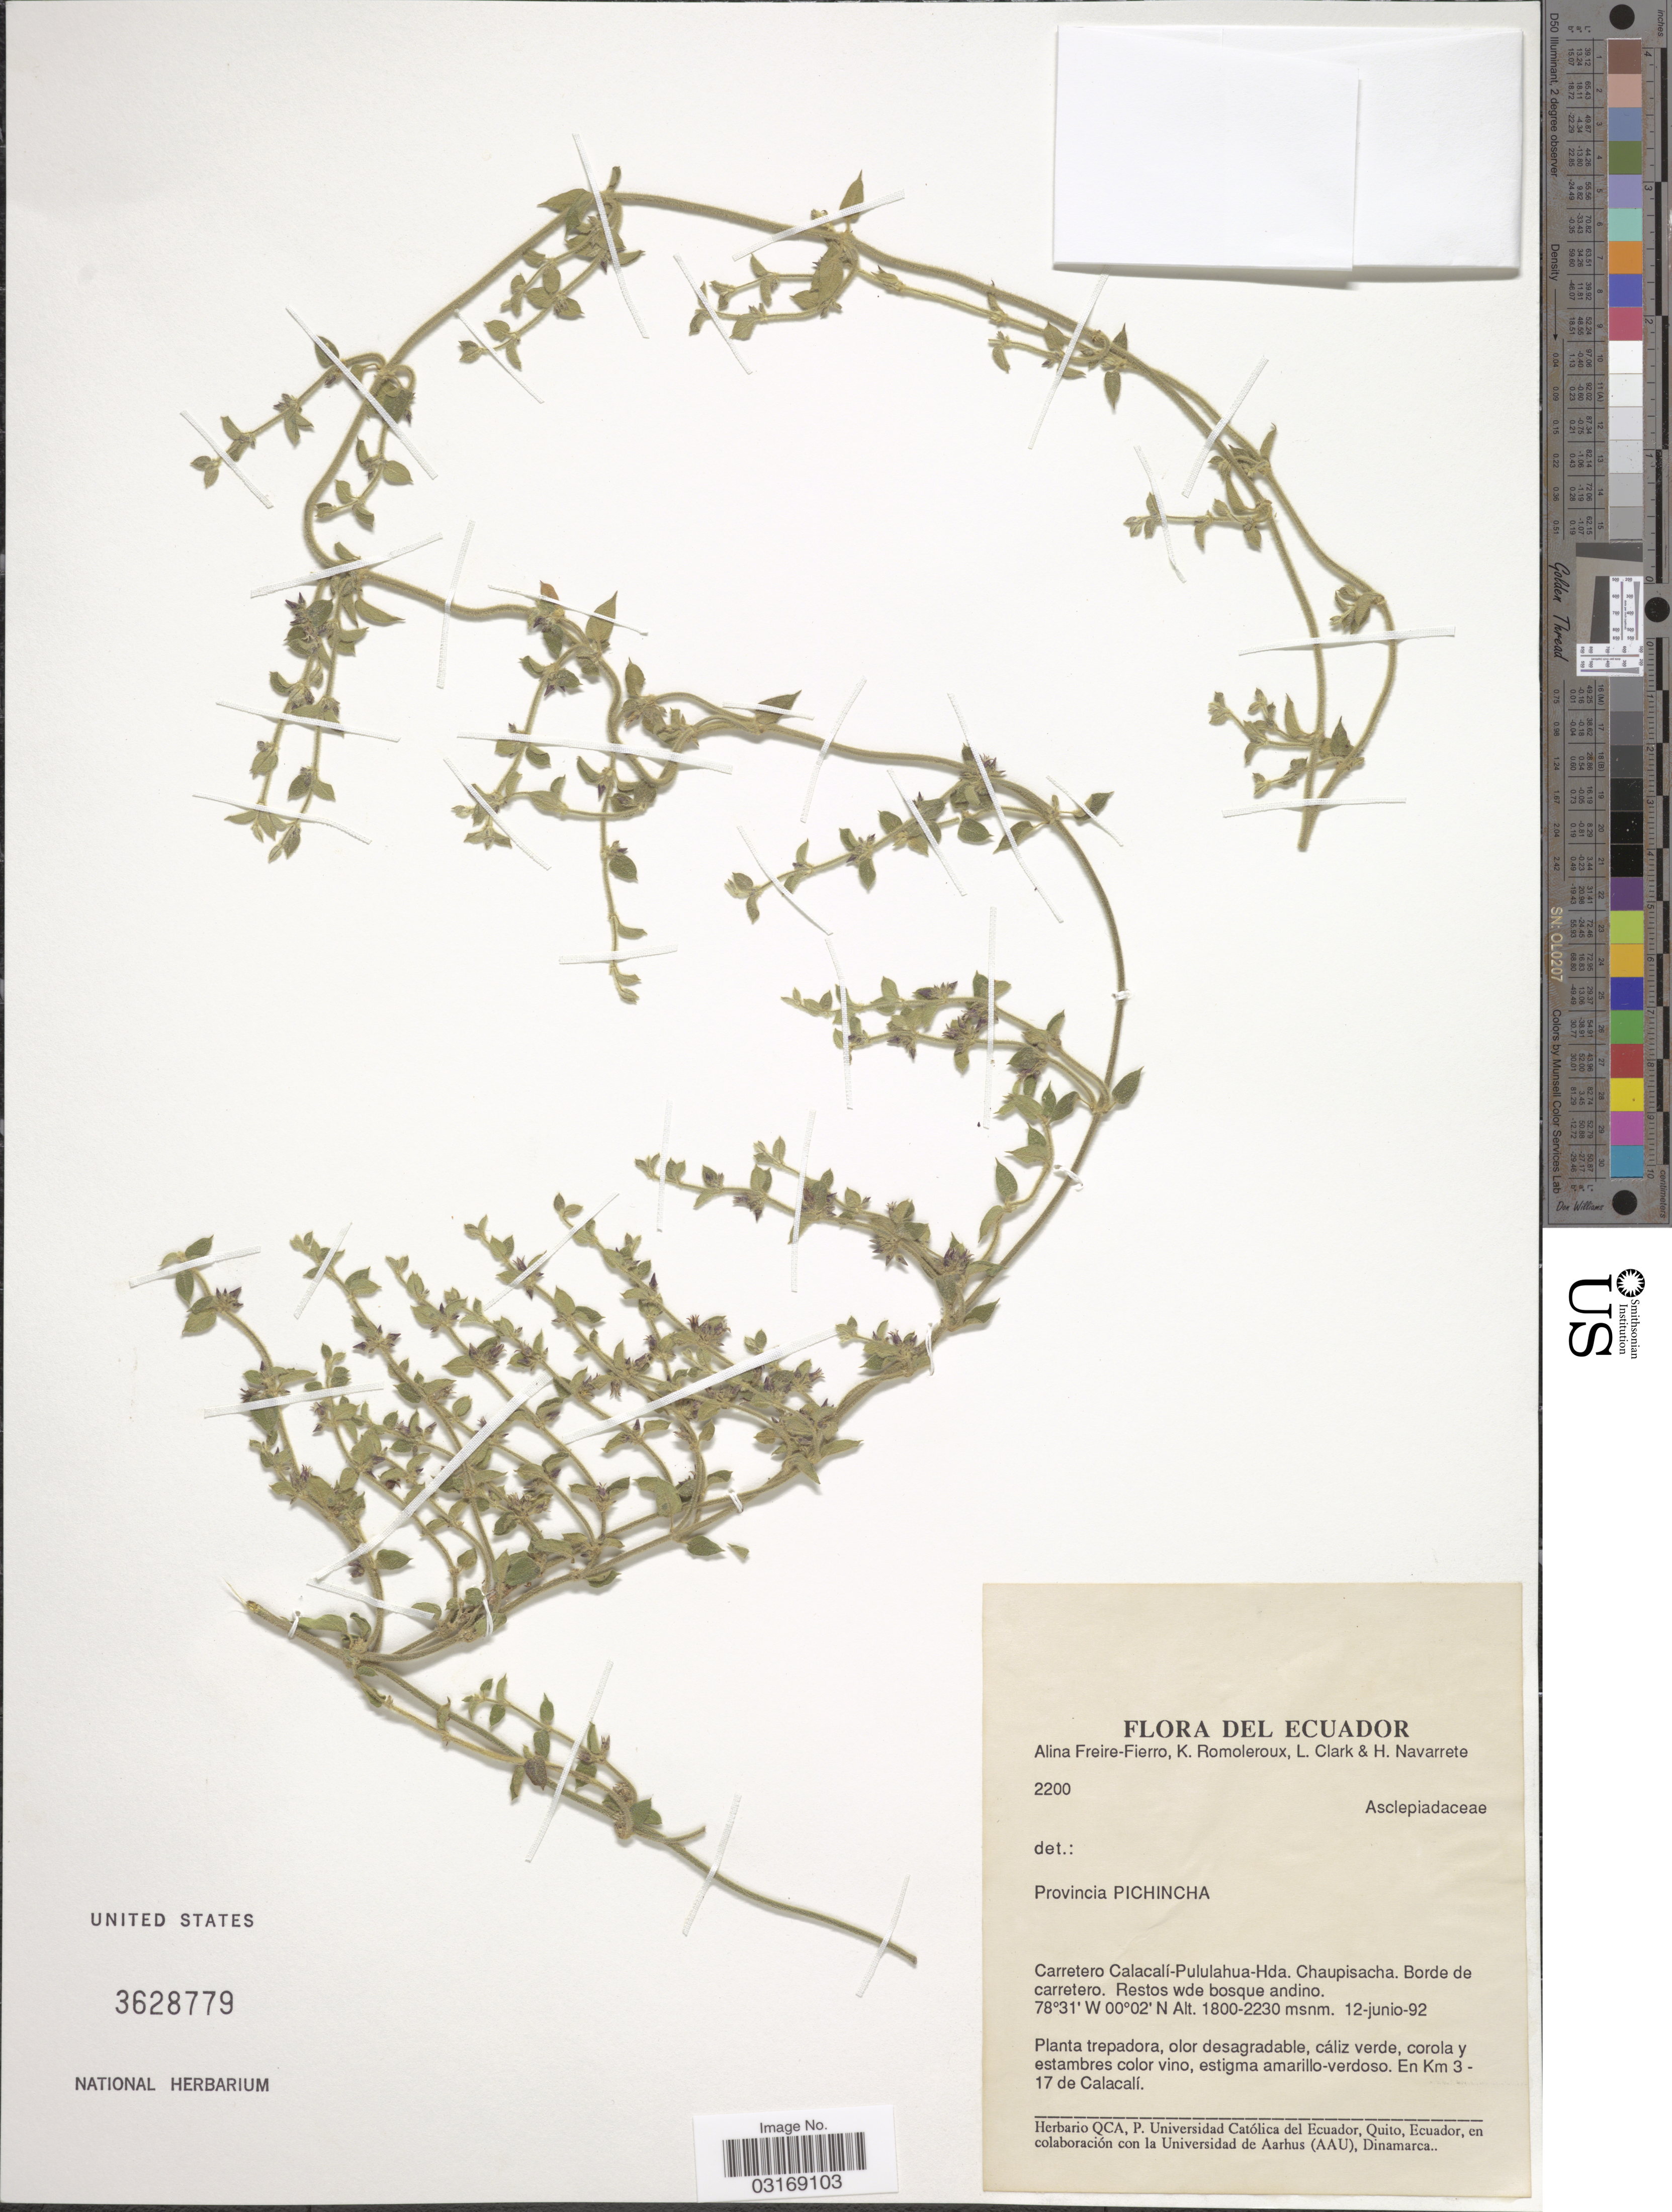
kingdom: Plantae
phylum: Tracheophyta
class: Magnoliopsida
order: Gentianales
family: Apocynaceae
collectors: A. Freire-Fierro, K. Romoleroux, L. Clark & H. Navarrete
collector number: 2200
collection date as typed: Transcribed d/m/y: 12/6/92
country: Ecuador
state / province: Pichincha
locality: Carretero Calcalí-Puluhua-Hda. Chaupisacha. Borde de carretero.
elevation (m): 1800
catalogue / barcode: US 3628779